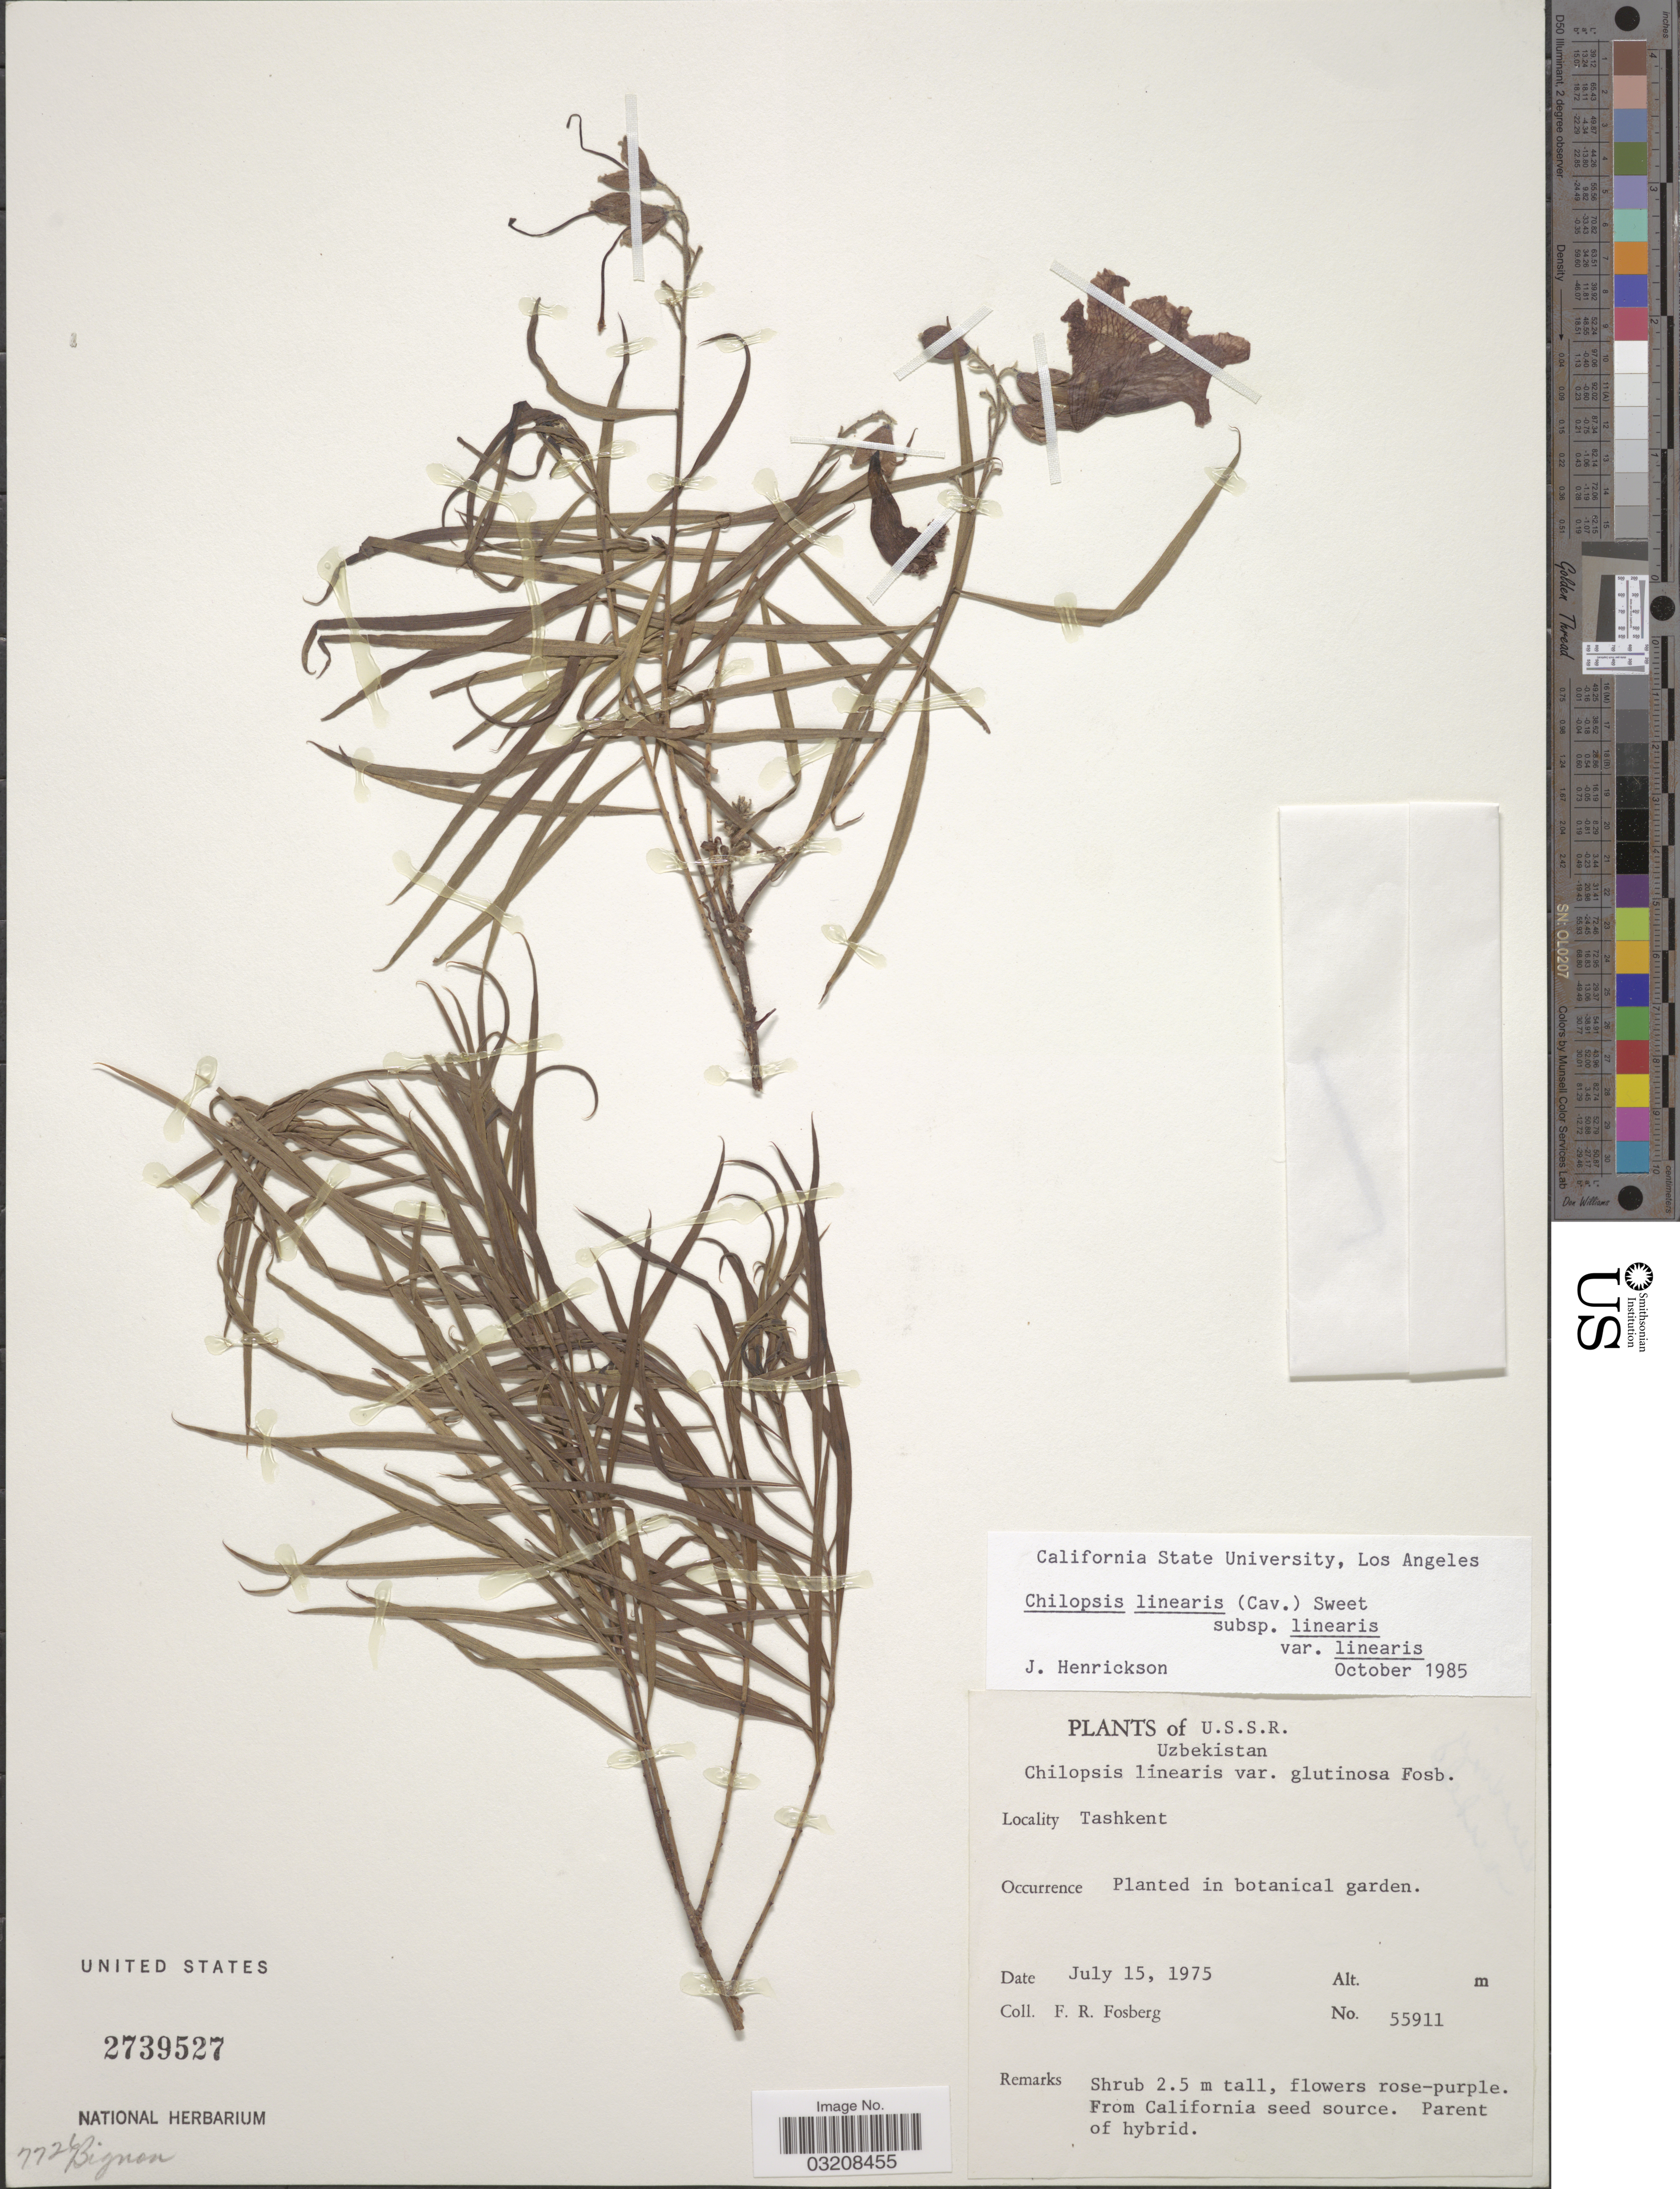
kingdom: Plantae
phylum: Tracheophyta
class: Magnoliopsida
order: Lamiales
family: Bignoniaceae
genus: Chilopsis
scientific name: Chilopsis linearis subsp. linearis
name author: (Cav.) Sweet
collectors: F. R. Fosberg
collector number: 55911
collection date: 1975-07-15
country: Uzbekistan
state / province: Toshkent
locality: U.S.S.R. Tashkent. In botanical garden.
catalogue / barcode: US 2739527